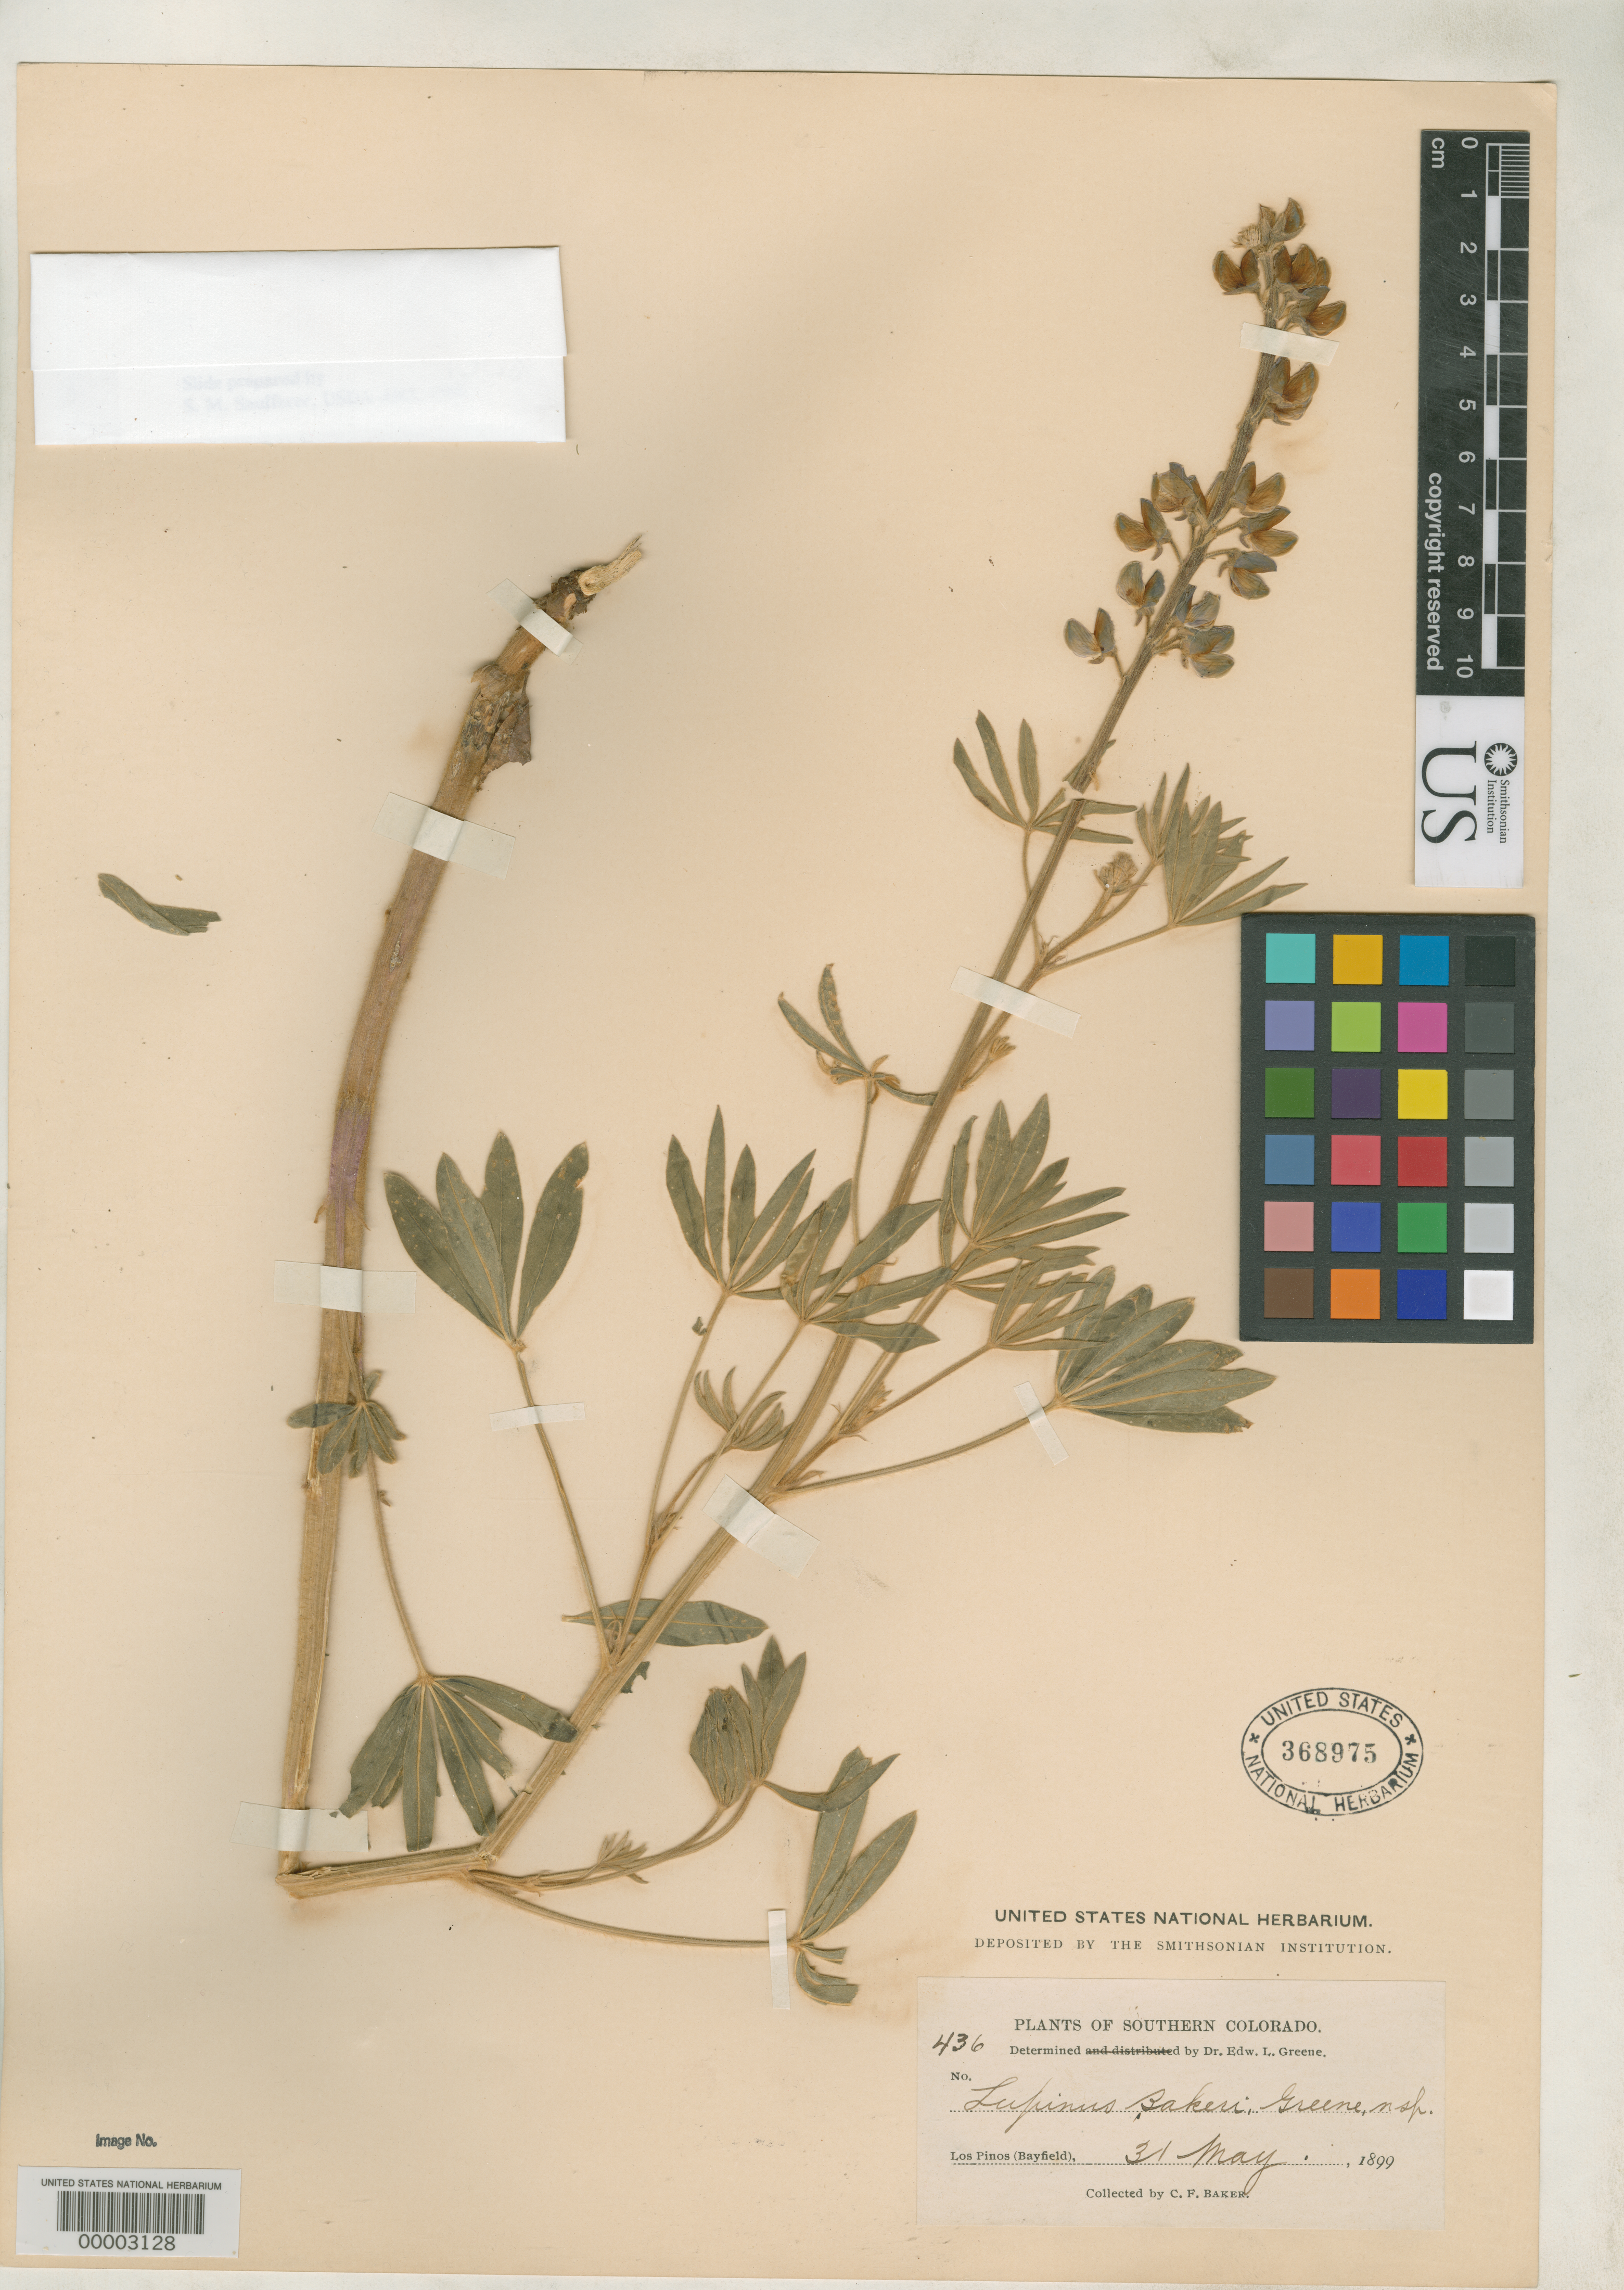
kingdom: Plantae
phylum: Tracheophyta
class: Magnoliopsida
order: Fabales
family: Fabaceae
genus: Lupinus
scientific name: Lupinus bakeri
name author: Greene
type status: Isotype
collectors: C. F. Baker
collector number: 436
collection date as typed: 31 May 1899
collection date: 1899-05-31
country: United States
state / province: Colorado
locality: Los Pinos, Bayfield.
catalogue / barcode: US 368975